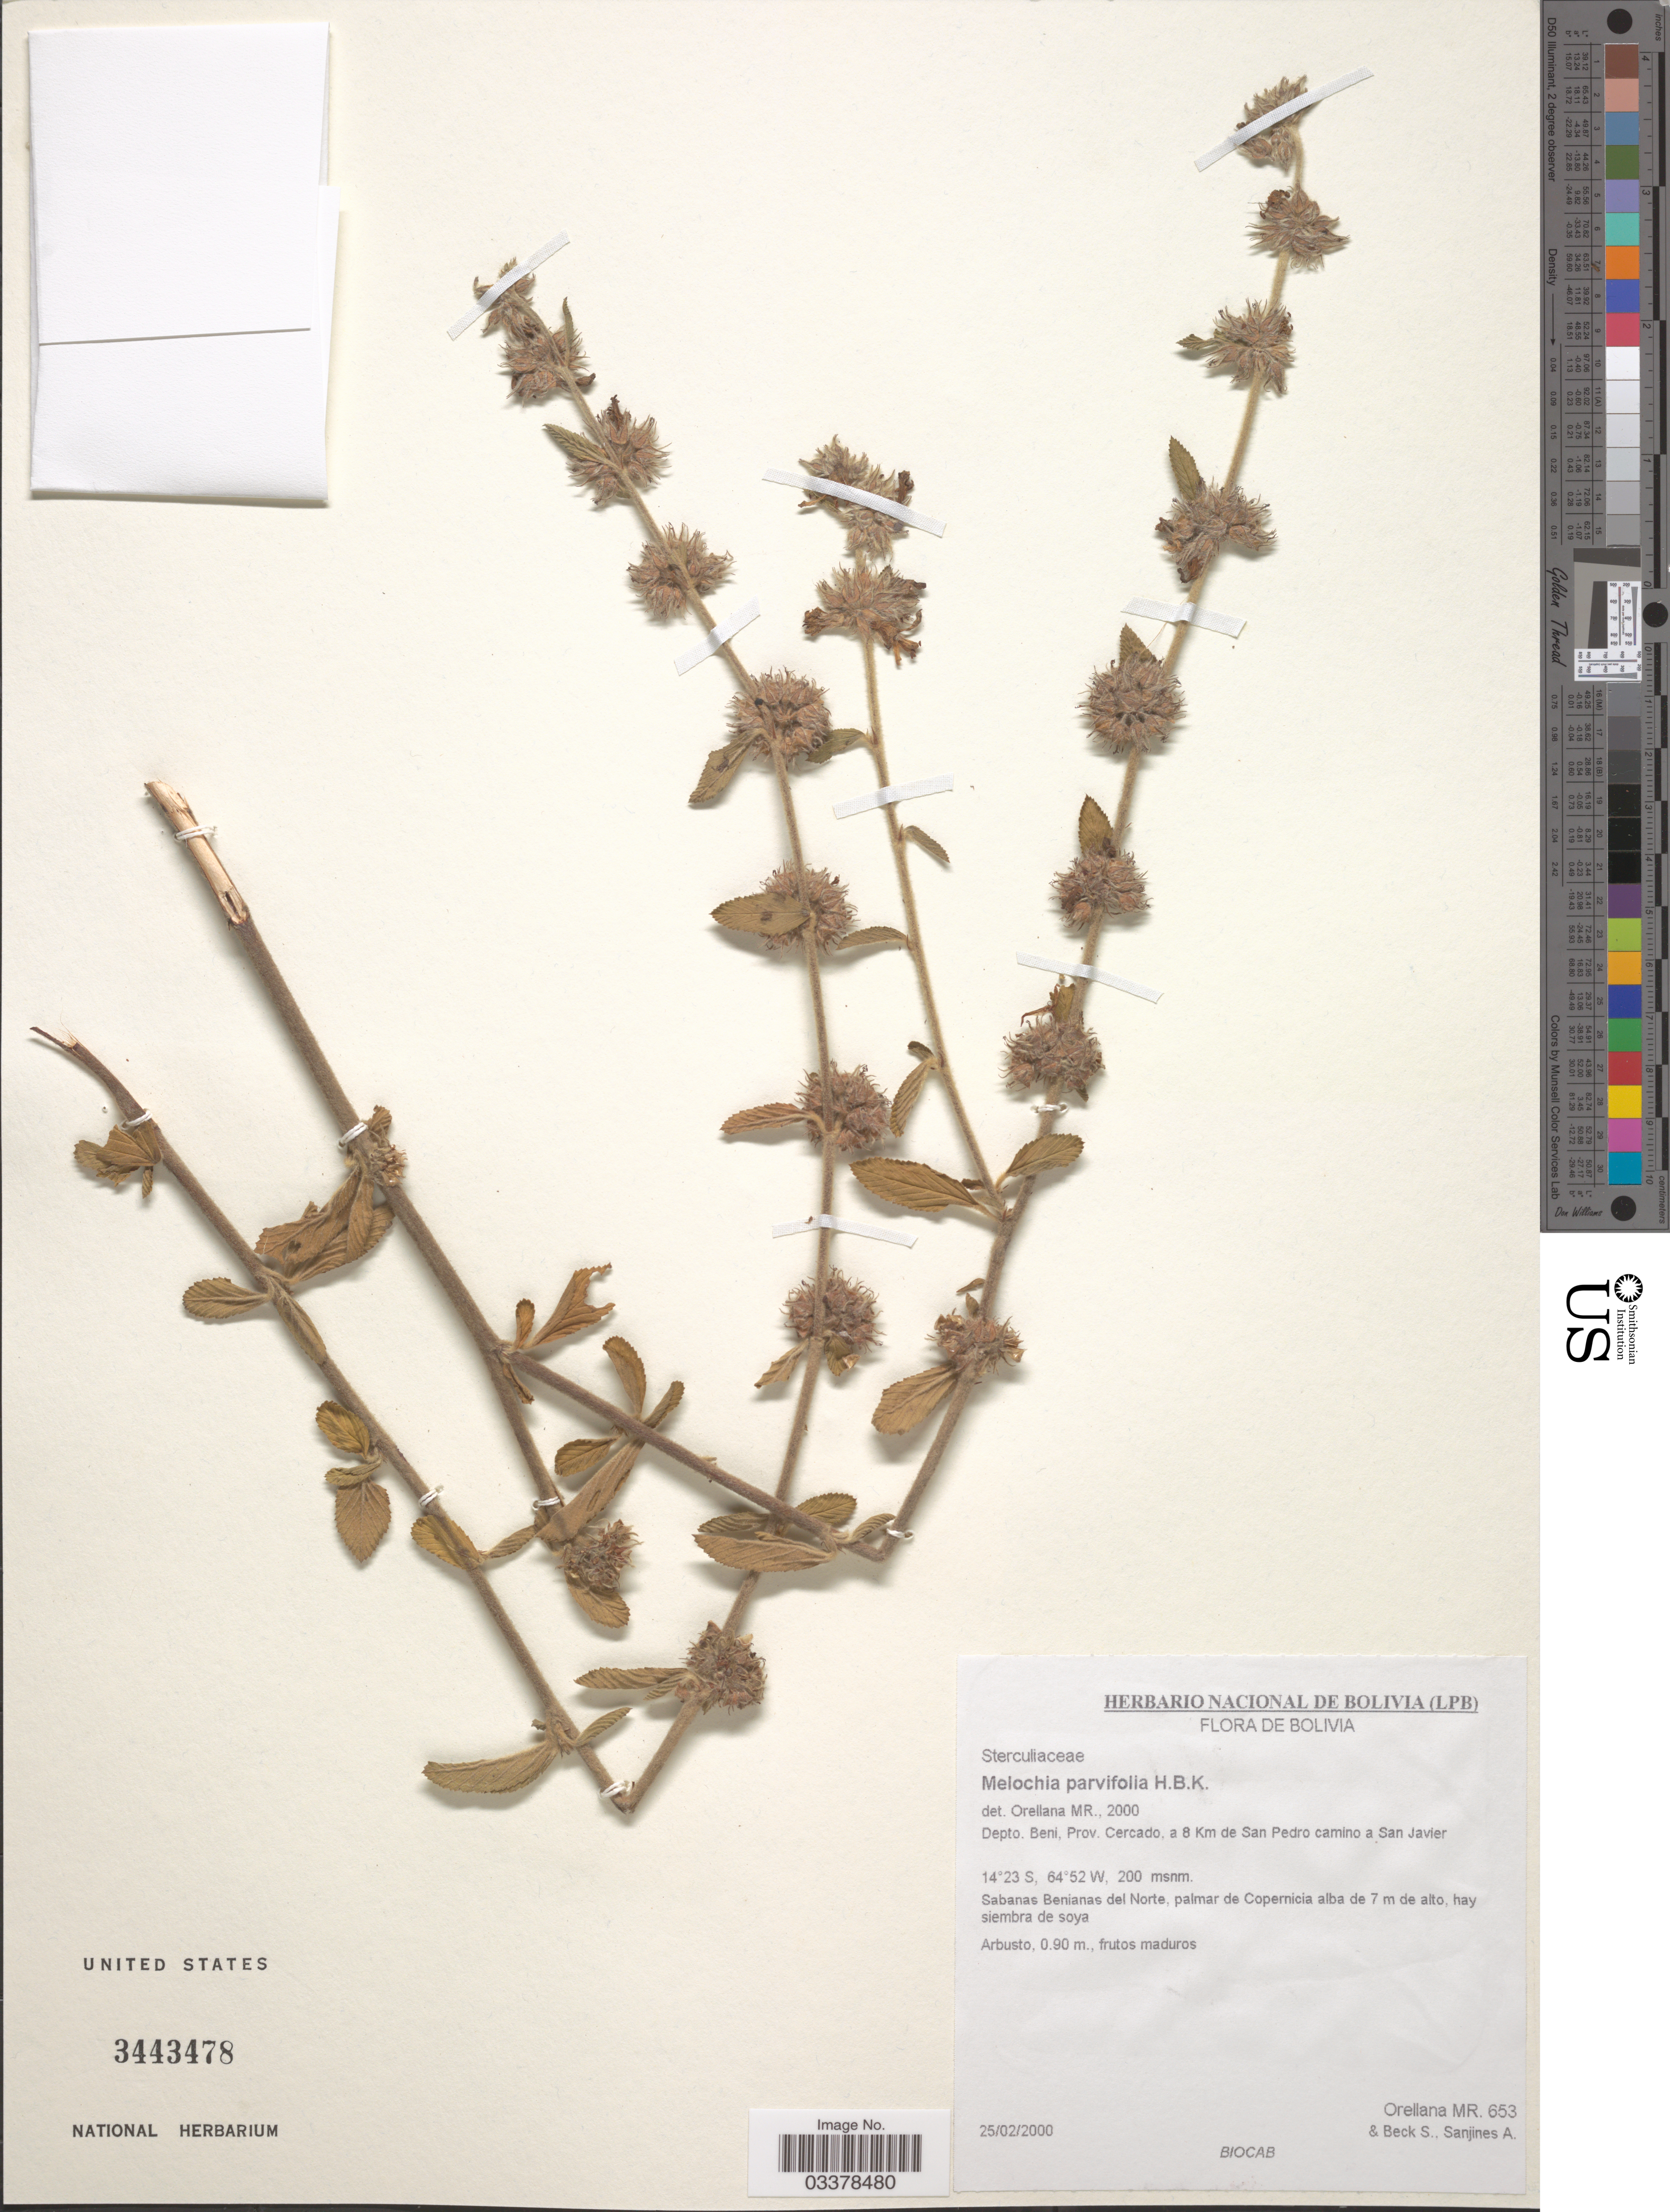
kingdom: Plantae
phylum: Tracheophyta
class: Magnoliopsida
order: Malvales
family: Malvaceae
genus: Melochia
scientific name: Melochia parvifolia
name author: Kunth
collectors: M. Orellana, S. G. Beck & A. Sanjines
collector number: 653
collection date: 2000-02-25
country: Bolivia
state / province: Beni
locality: Depto. Beni, Prov. Cercado, a 8 Km de San Pedro camino a San Javier. Sabanas Benianas del Norte, palmar de Copernicia alba de 7 m de alto, hay siembra de soya.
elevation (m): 200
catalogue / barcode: US 3443478